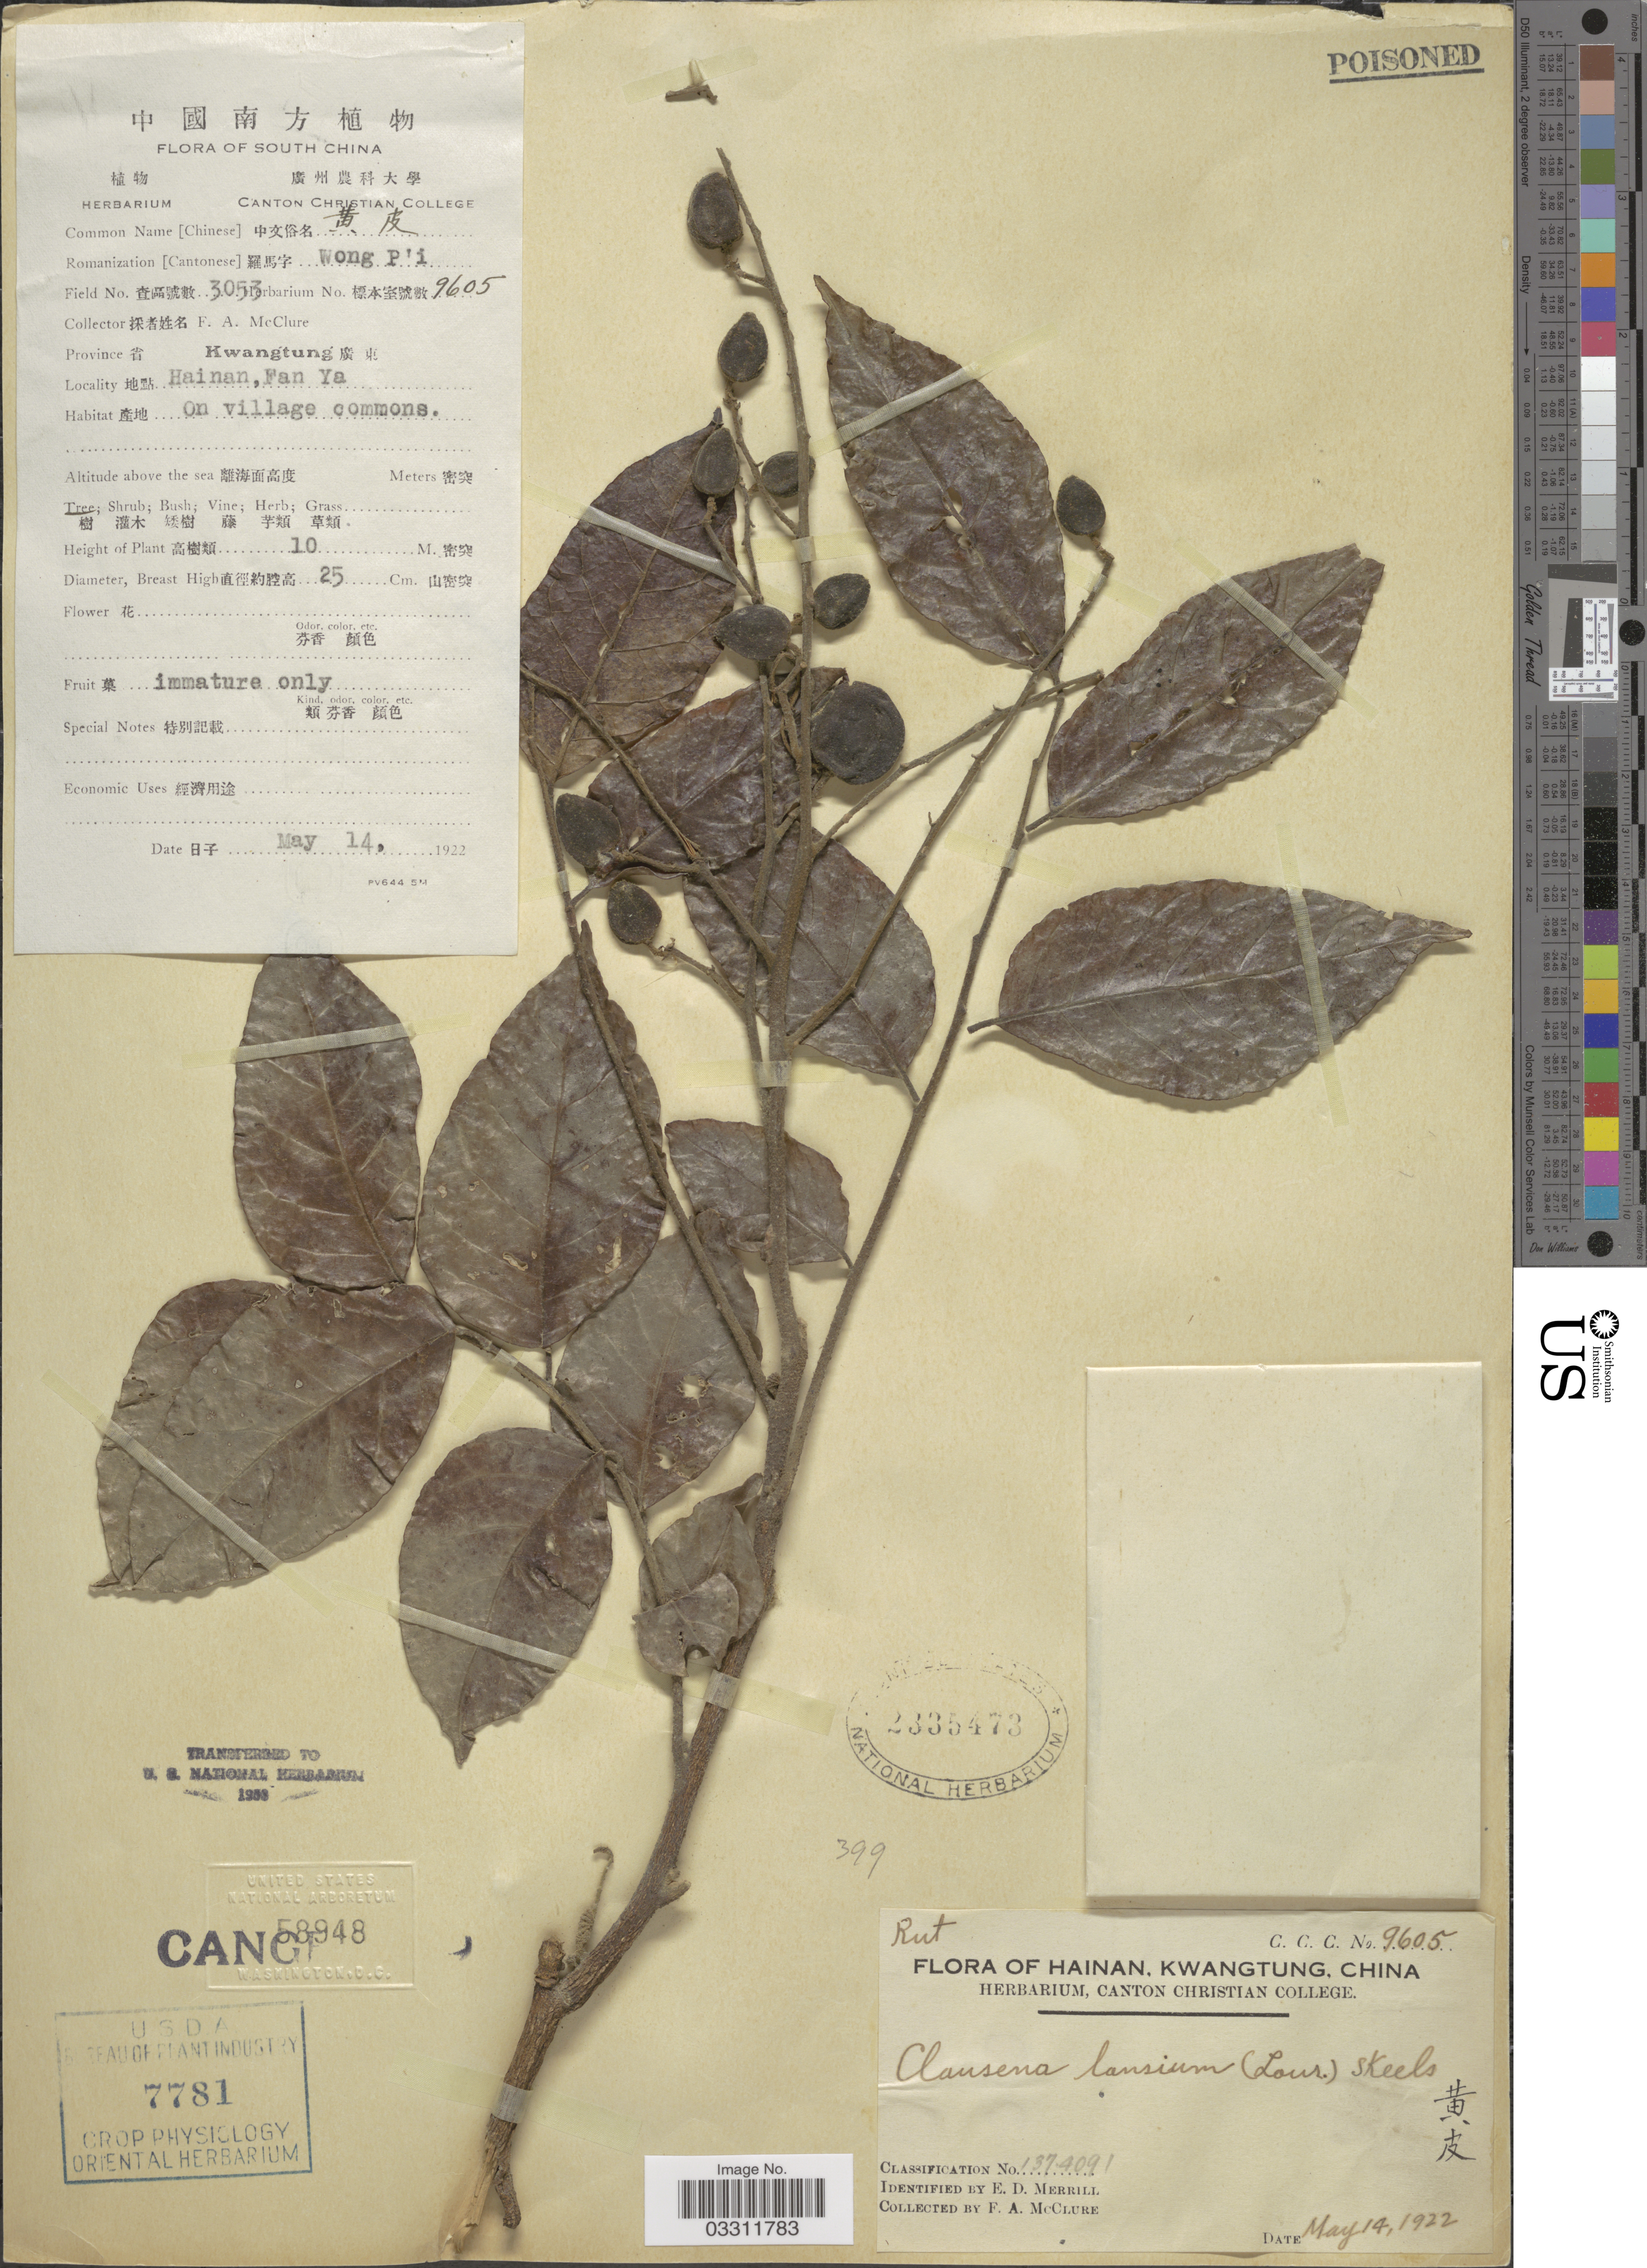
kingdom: Plantae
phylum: Tracheophyta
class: Magnoliopsida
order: Sapindales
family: Rutaceae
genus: Clausena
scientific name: Clausena lansium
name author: (Lour.) Skeels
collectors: F. A. McClure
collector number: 9605/3053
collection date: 1922-05-14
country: China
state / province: Hainan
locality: Hainan, Fan Ya.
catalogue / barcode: US 2335473